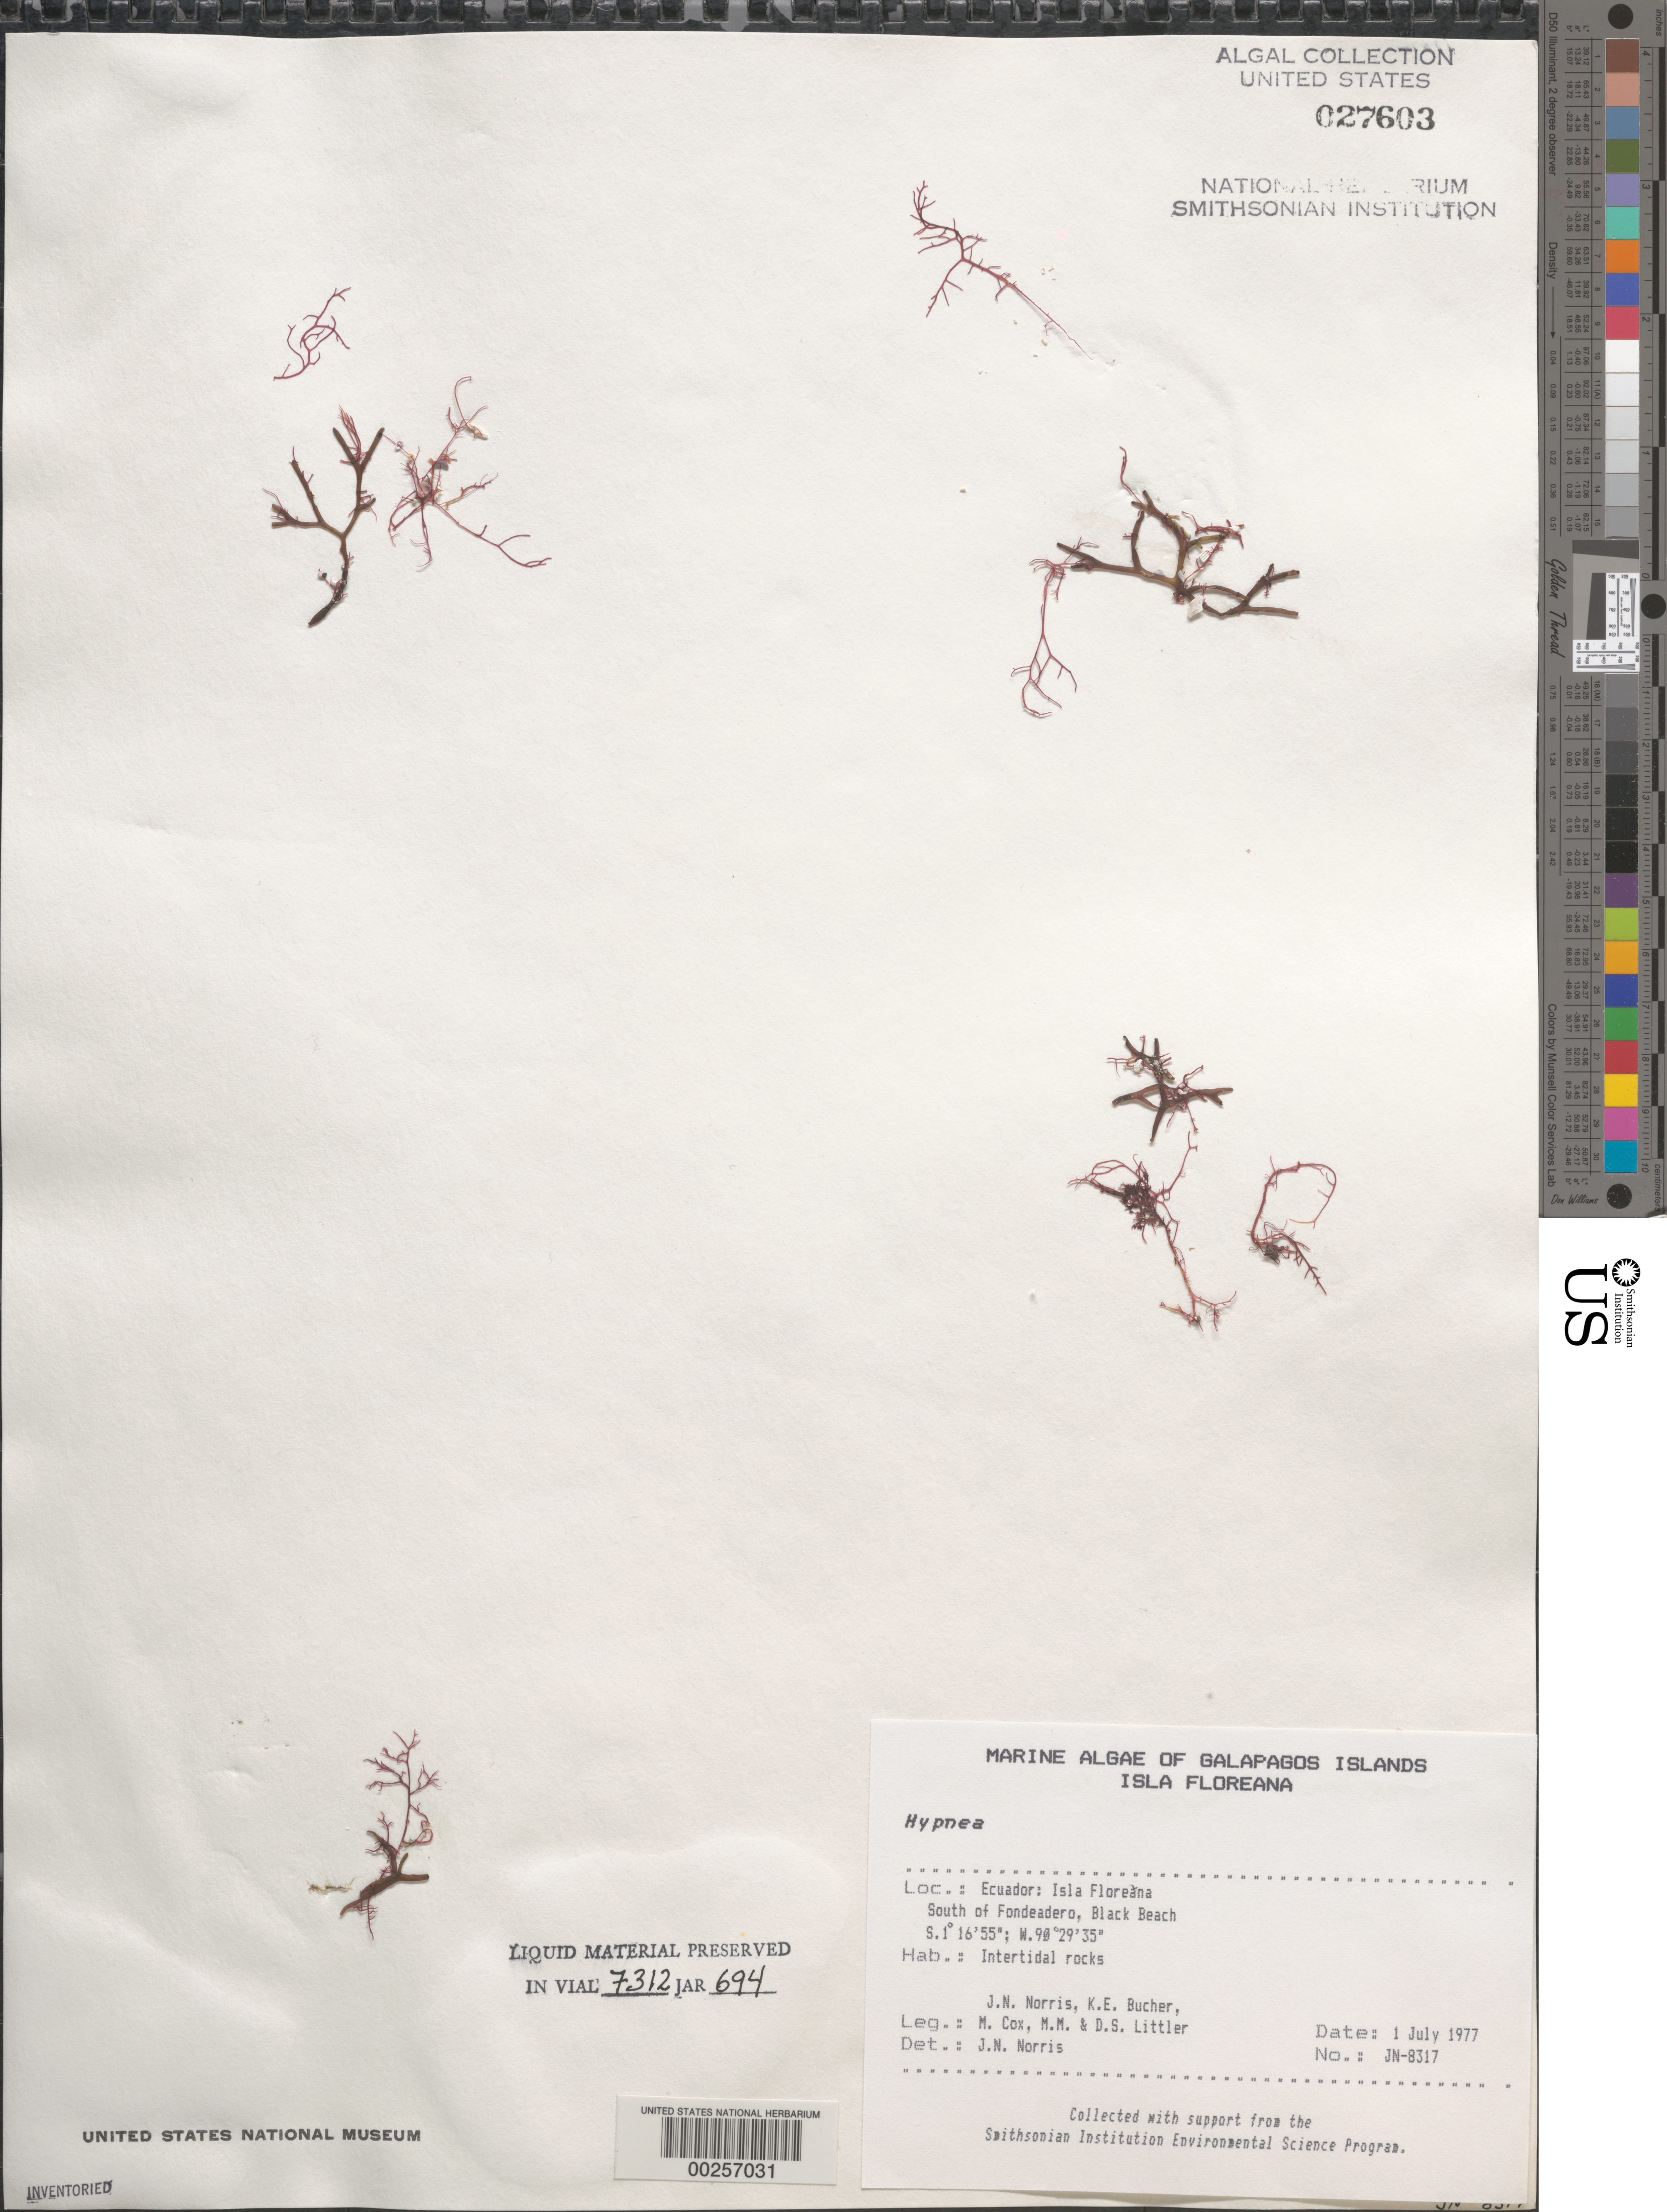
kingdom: Plantae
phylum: Rhodophyta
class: Florideophyceae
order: Gigartinales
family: Cystocloniaceae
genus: Hypnea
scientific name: Hypnea sp.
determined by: Norris, James N.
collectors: J. N. Norris, K. E. Bucher, M. Cox, M. M. Littler & D. S. Littler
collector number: JN-8317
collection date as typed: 01 Jul 1977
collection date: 1977-07-01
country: Ecuador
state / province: Colón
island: Floreana [Charles, Santa Maria]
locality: Black Beach south of Fondeadero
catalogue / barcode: US 27603